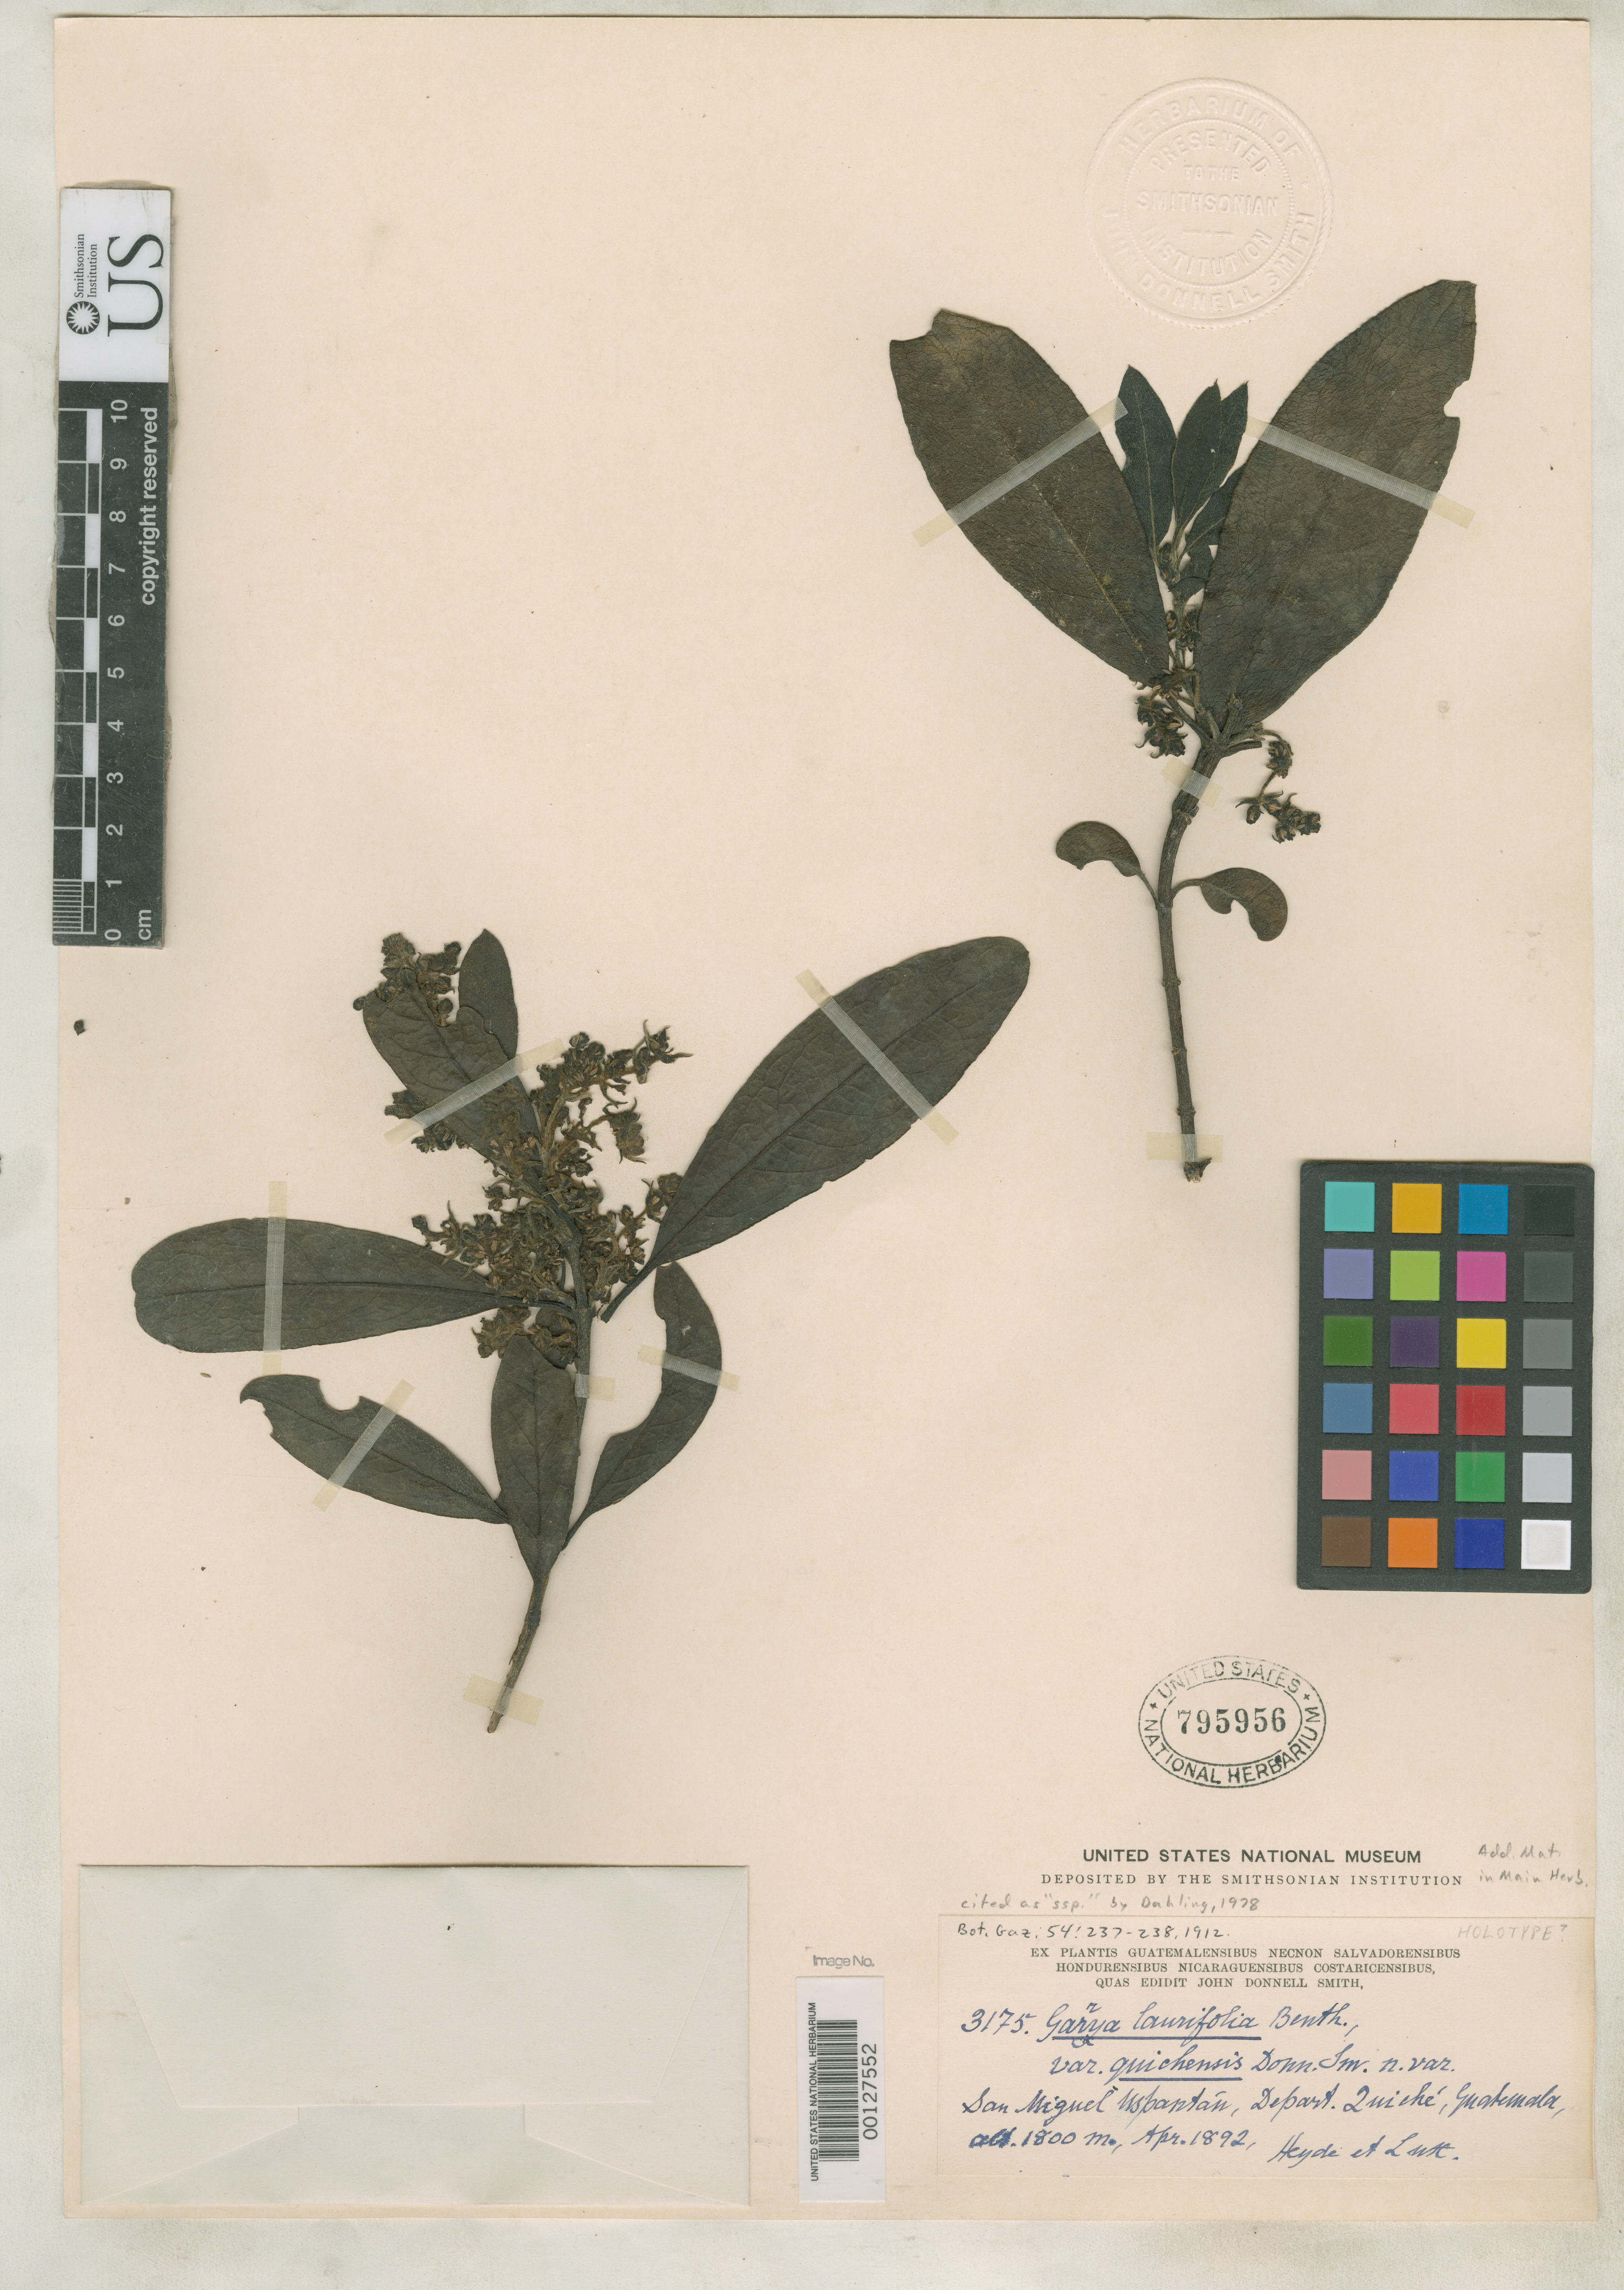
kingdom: Plantae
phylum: Tracheophyta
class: Magnoliopsida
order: Garryales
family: Garryaceae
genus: Garrya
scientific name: Garrya laurifolia var. quichensis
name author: Donn. Sm.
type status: Type Collection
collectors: E. T. Heyde & E. Lux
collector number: J.D.S. 3175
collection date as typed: Apr 1892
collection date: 1892-04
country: Guatemala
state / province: El Quiché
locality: San Miguel Uspantán.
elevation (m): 1800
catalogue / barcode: US 795956